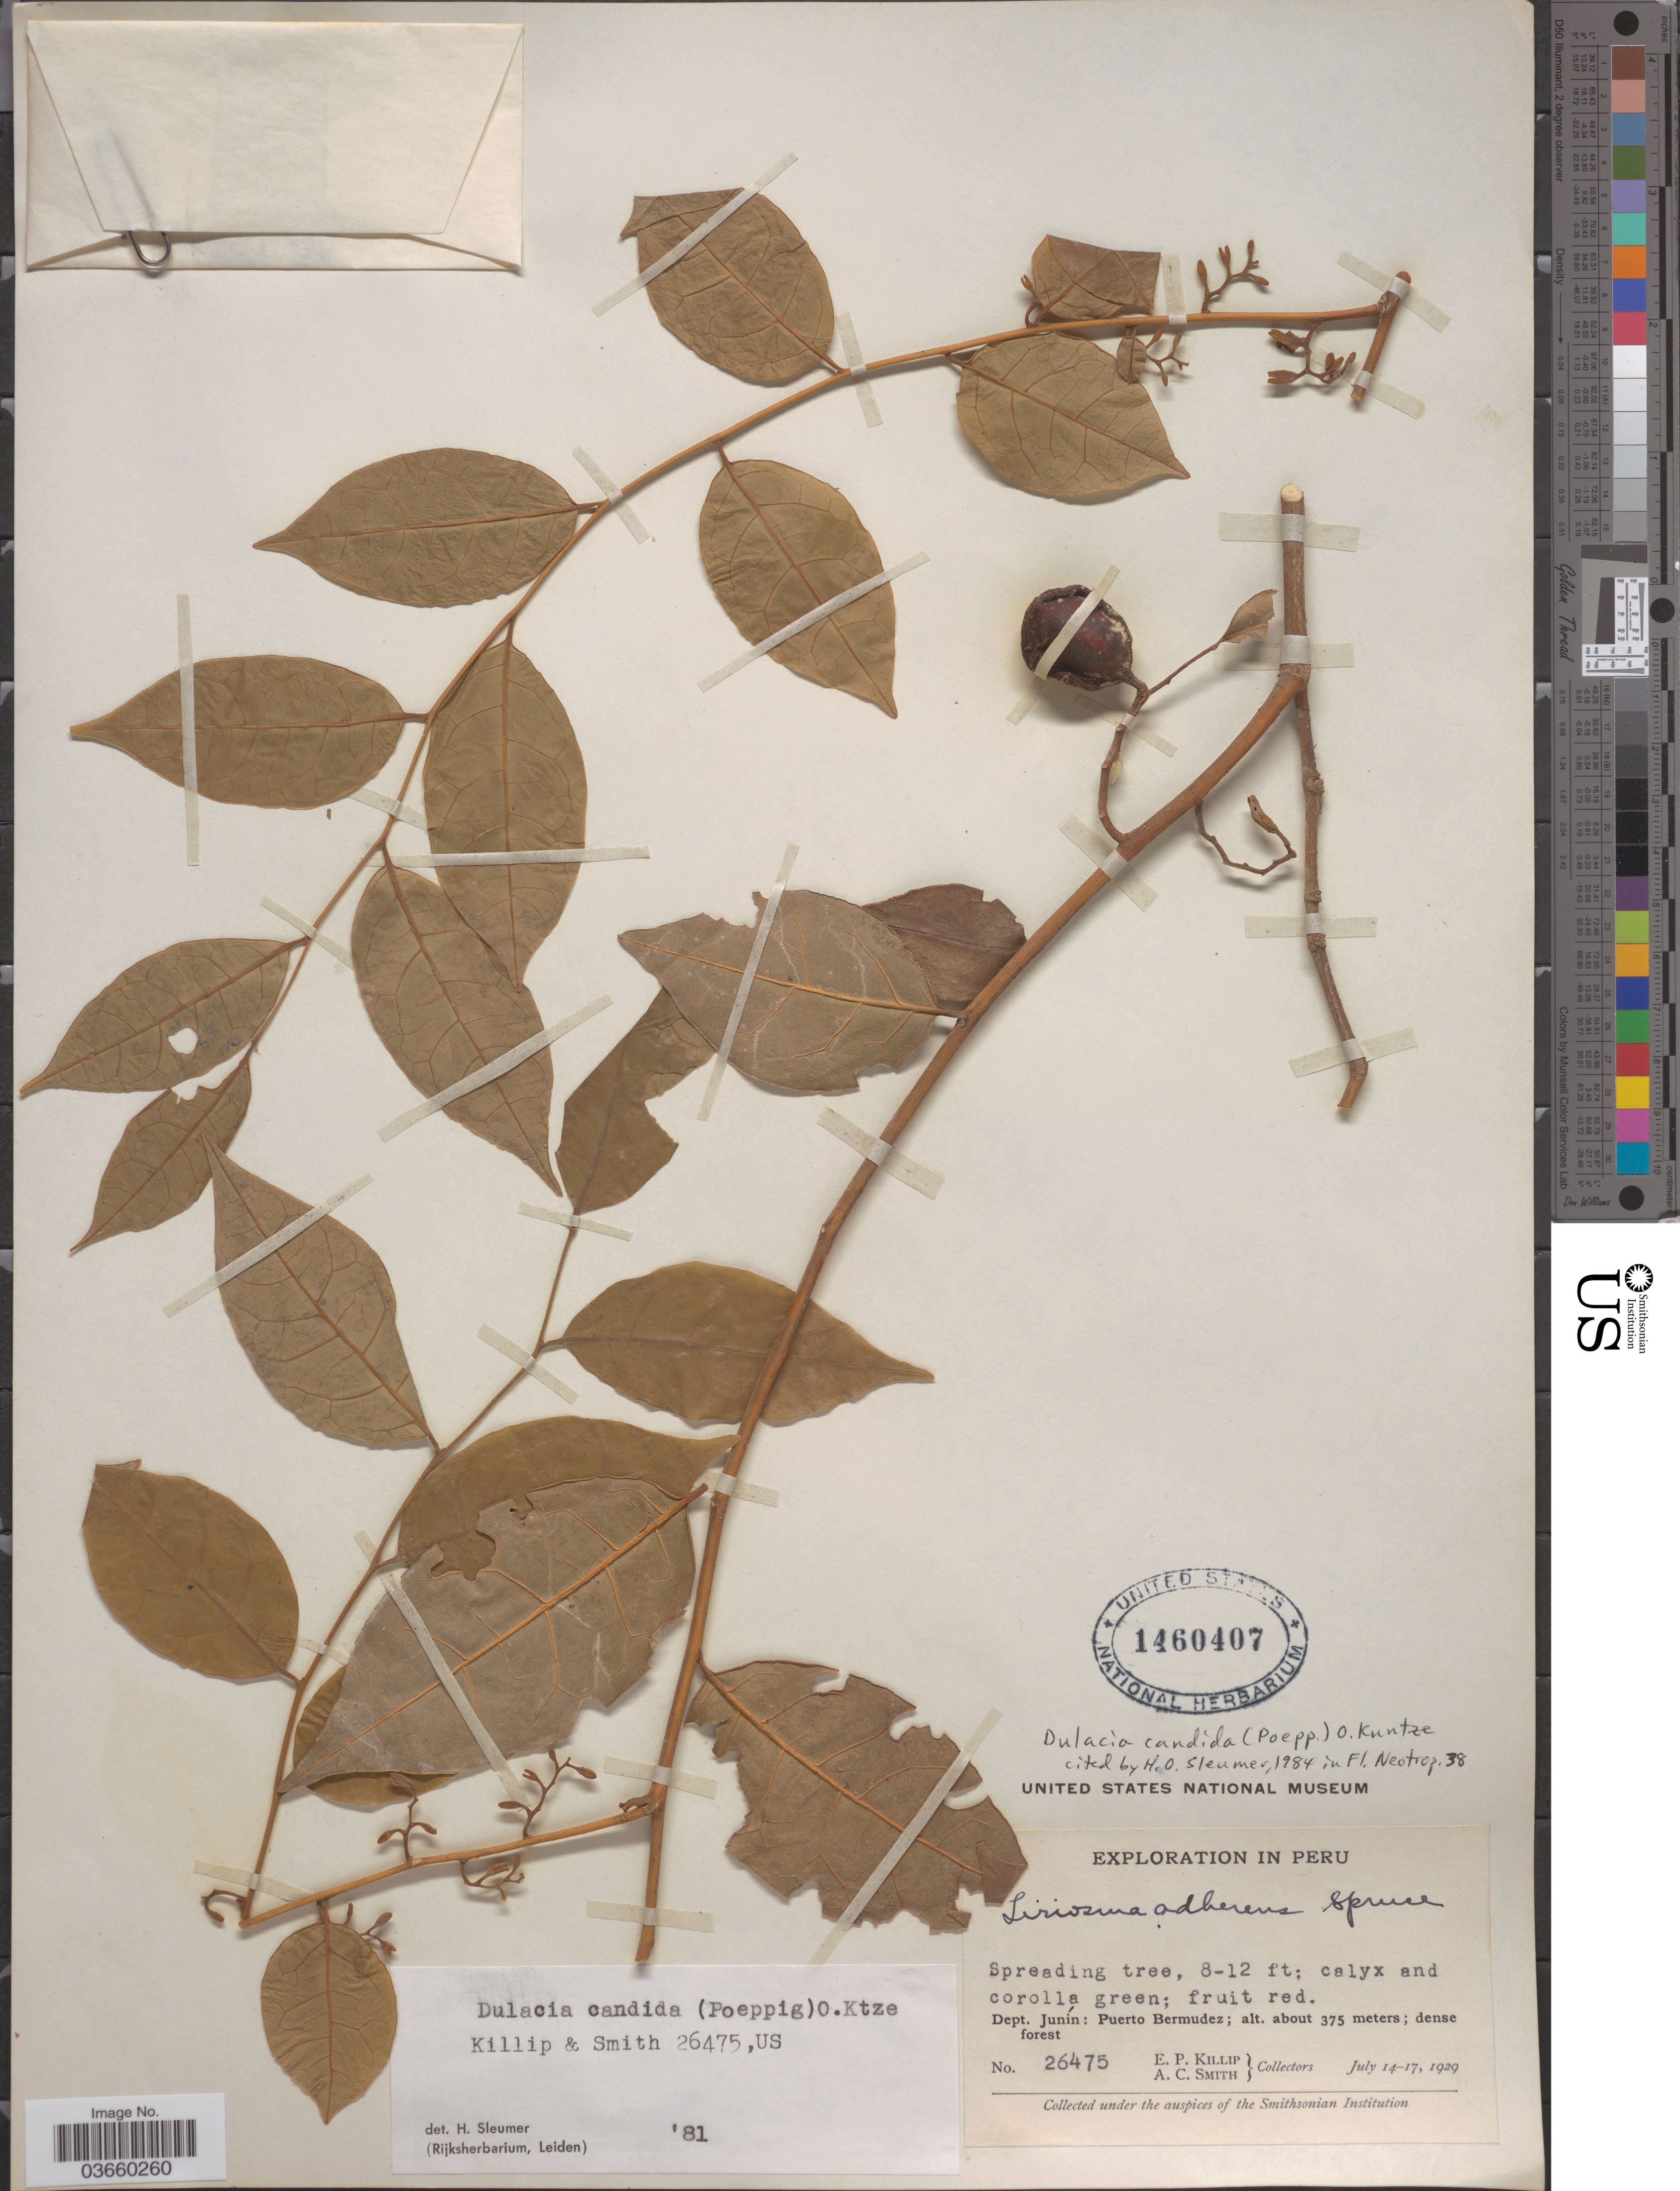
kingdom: Plantae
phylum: Tracheophyta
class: Magnoliopsida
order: Santalales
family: Olacaceae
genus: Dulacia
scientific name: Dulacia candida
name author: (Poepp.) Kuntze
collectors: E. P. Killip & A. C. Smith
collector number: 26475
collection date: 1929-07-14/1929-07-17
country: Peru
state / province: Junín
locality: Dept. Junín: Puerto Bermudez.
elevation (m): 375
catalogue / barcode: US 1460407